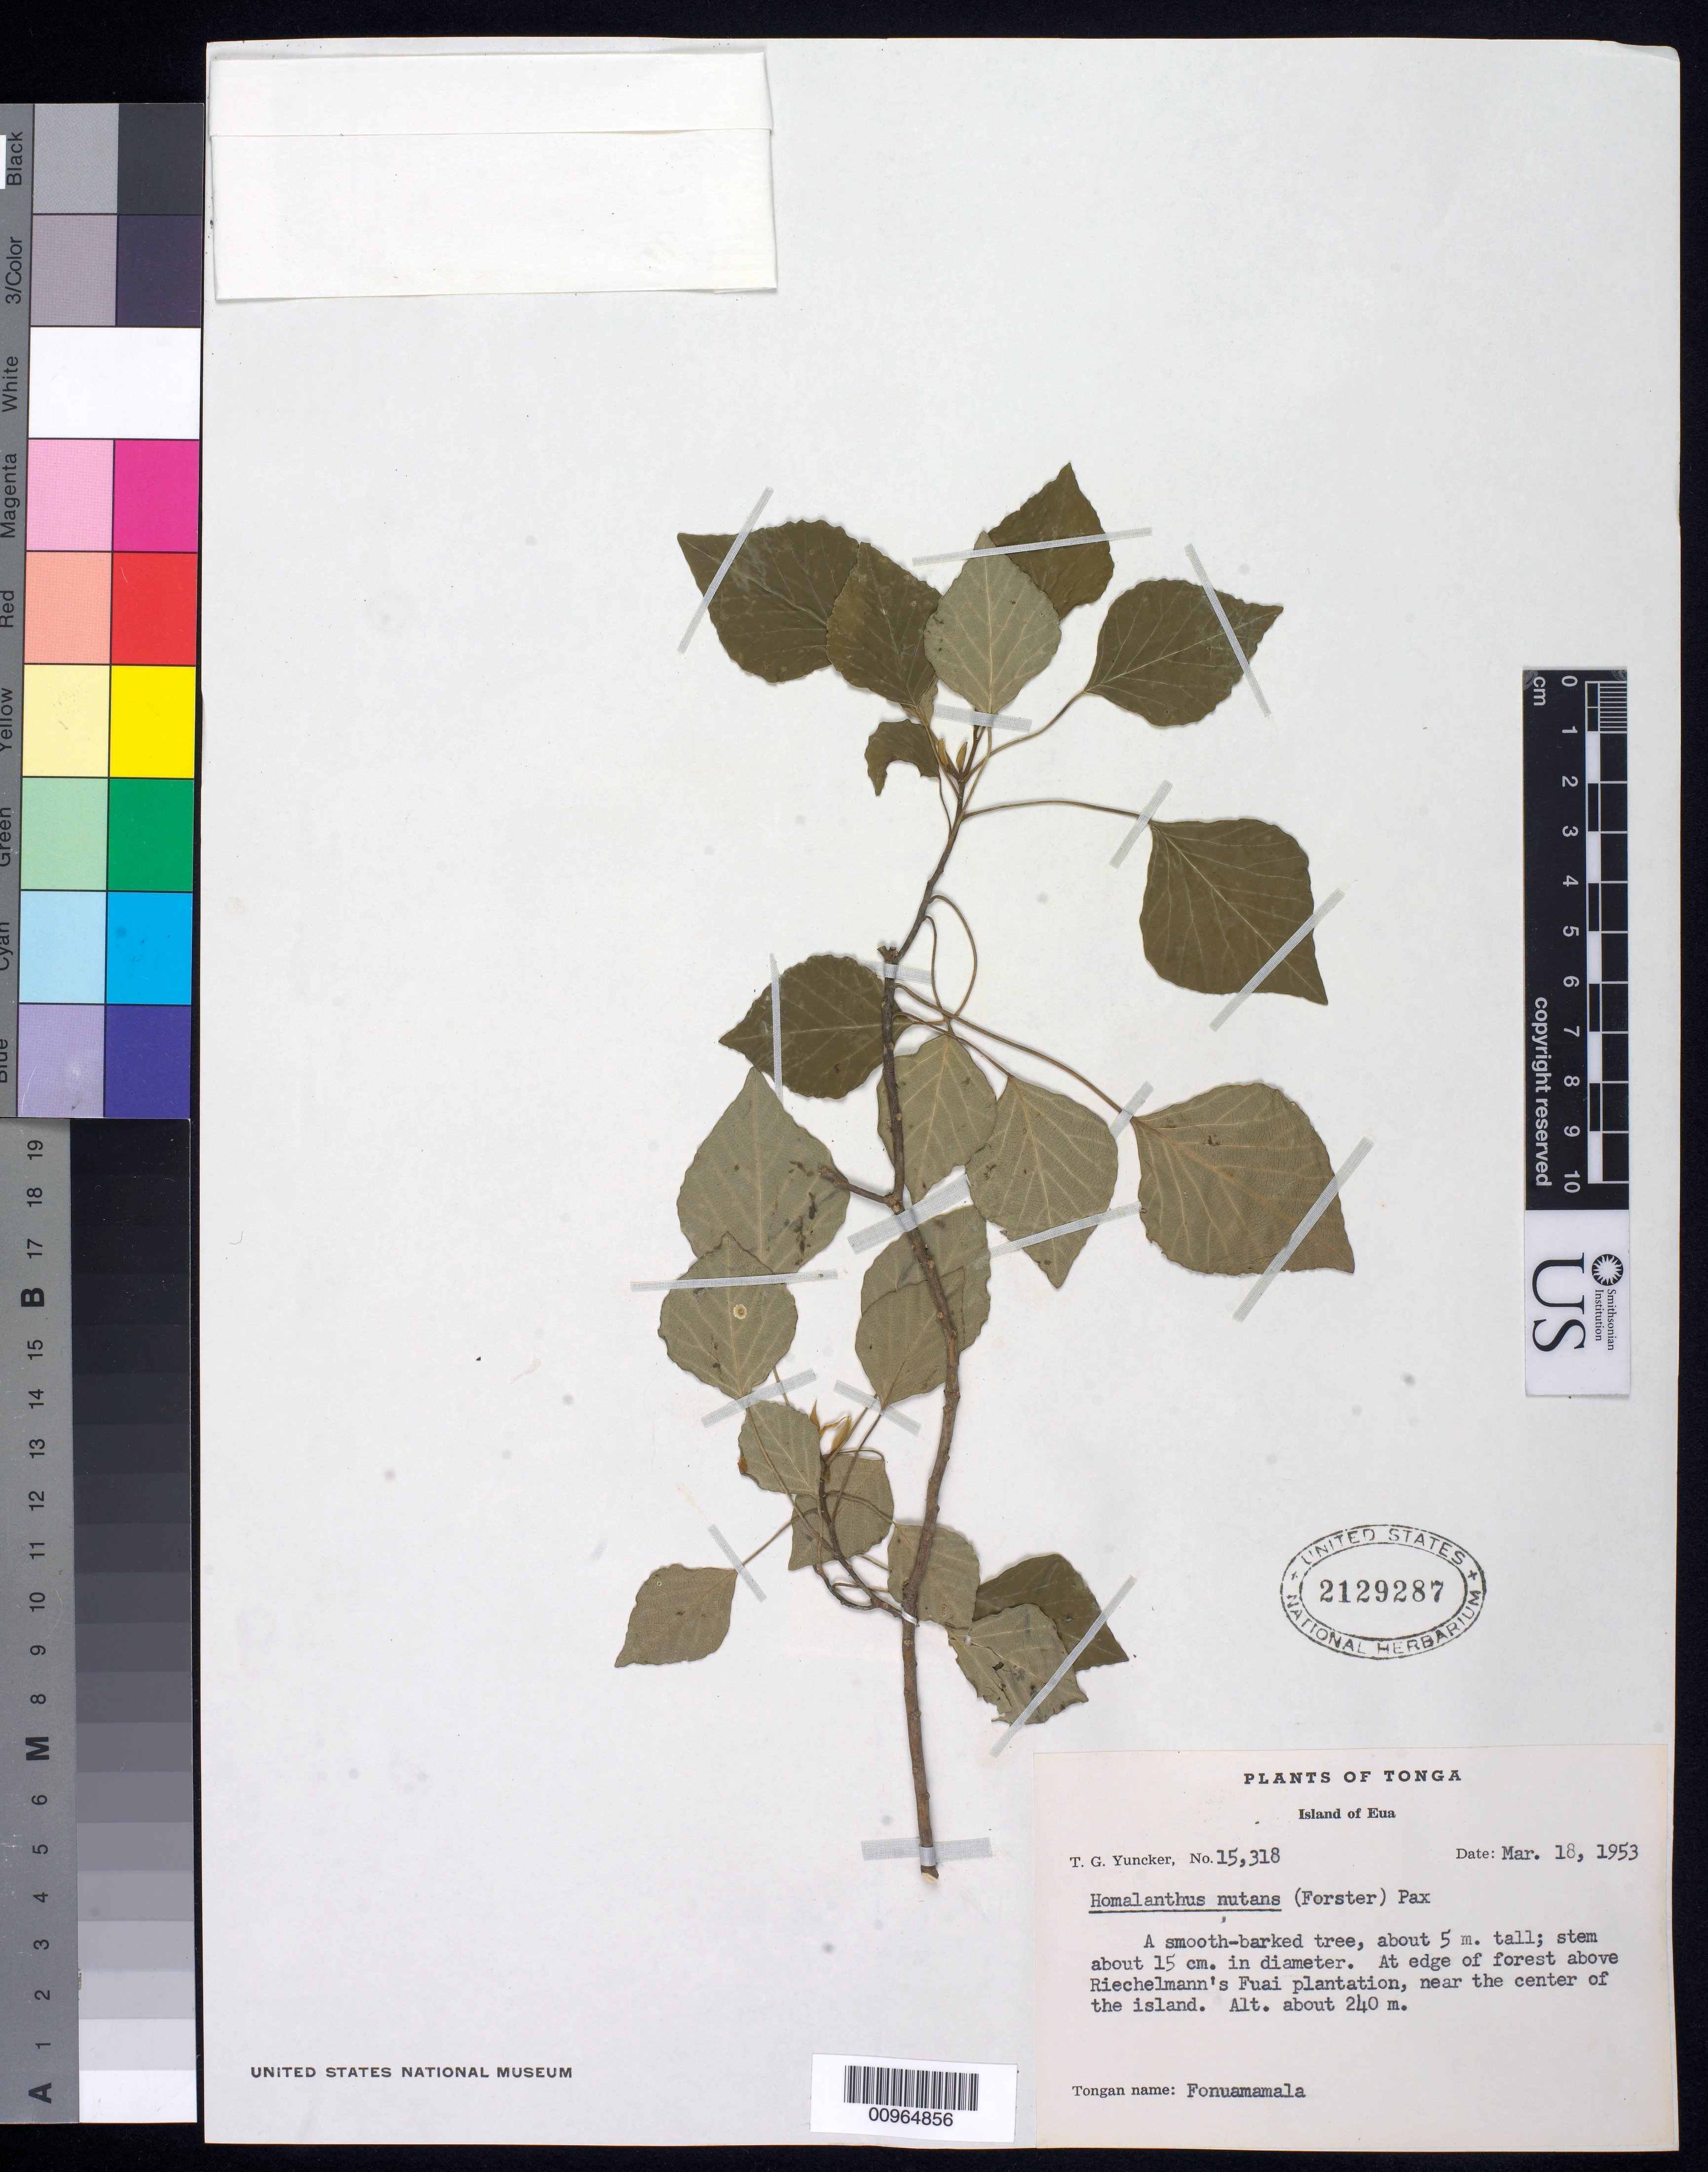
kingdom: Plantae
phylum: Tracheophyta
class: Magnoliopsida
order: Malpighiales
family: Euphorbiaceae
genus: Homalanthus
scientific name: Homalanthus nutans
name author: (G. Forst.) Guill.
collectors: T. G. Yuncker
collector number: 15318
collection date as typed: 18 Mar 1953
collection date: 1953-03-18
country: Tonga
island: Eua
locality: At edge of forest above Reichelmann's Fuai plantation, near the center of the island.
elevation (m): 240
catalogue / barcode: US 2129287